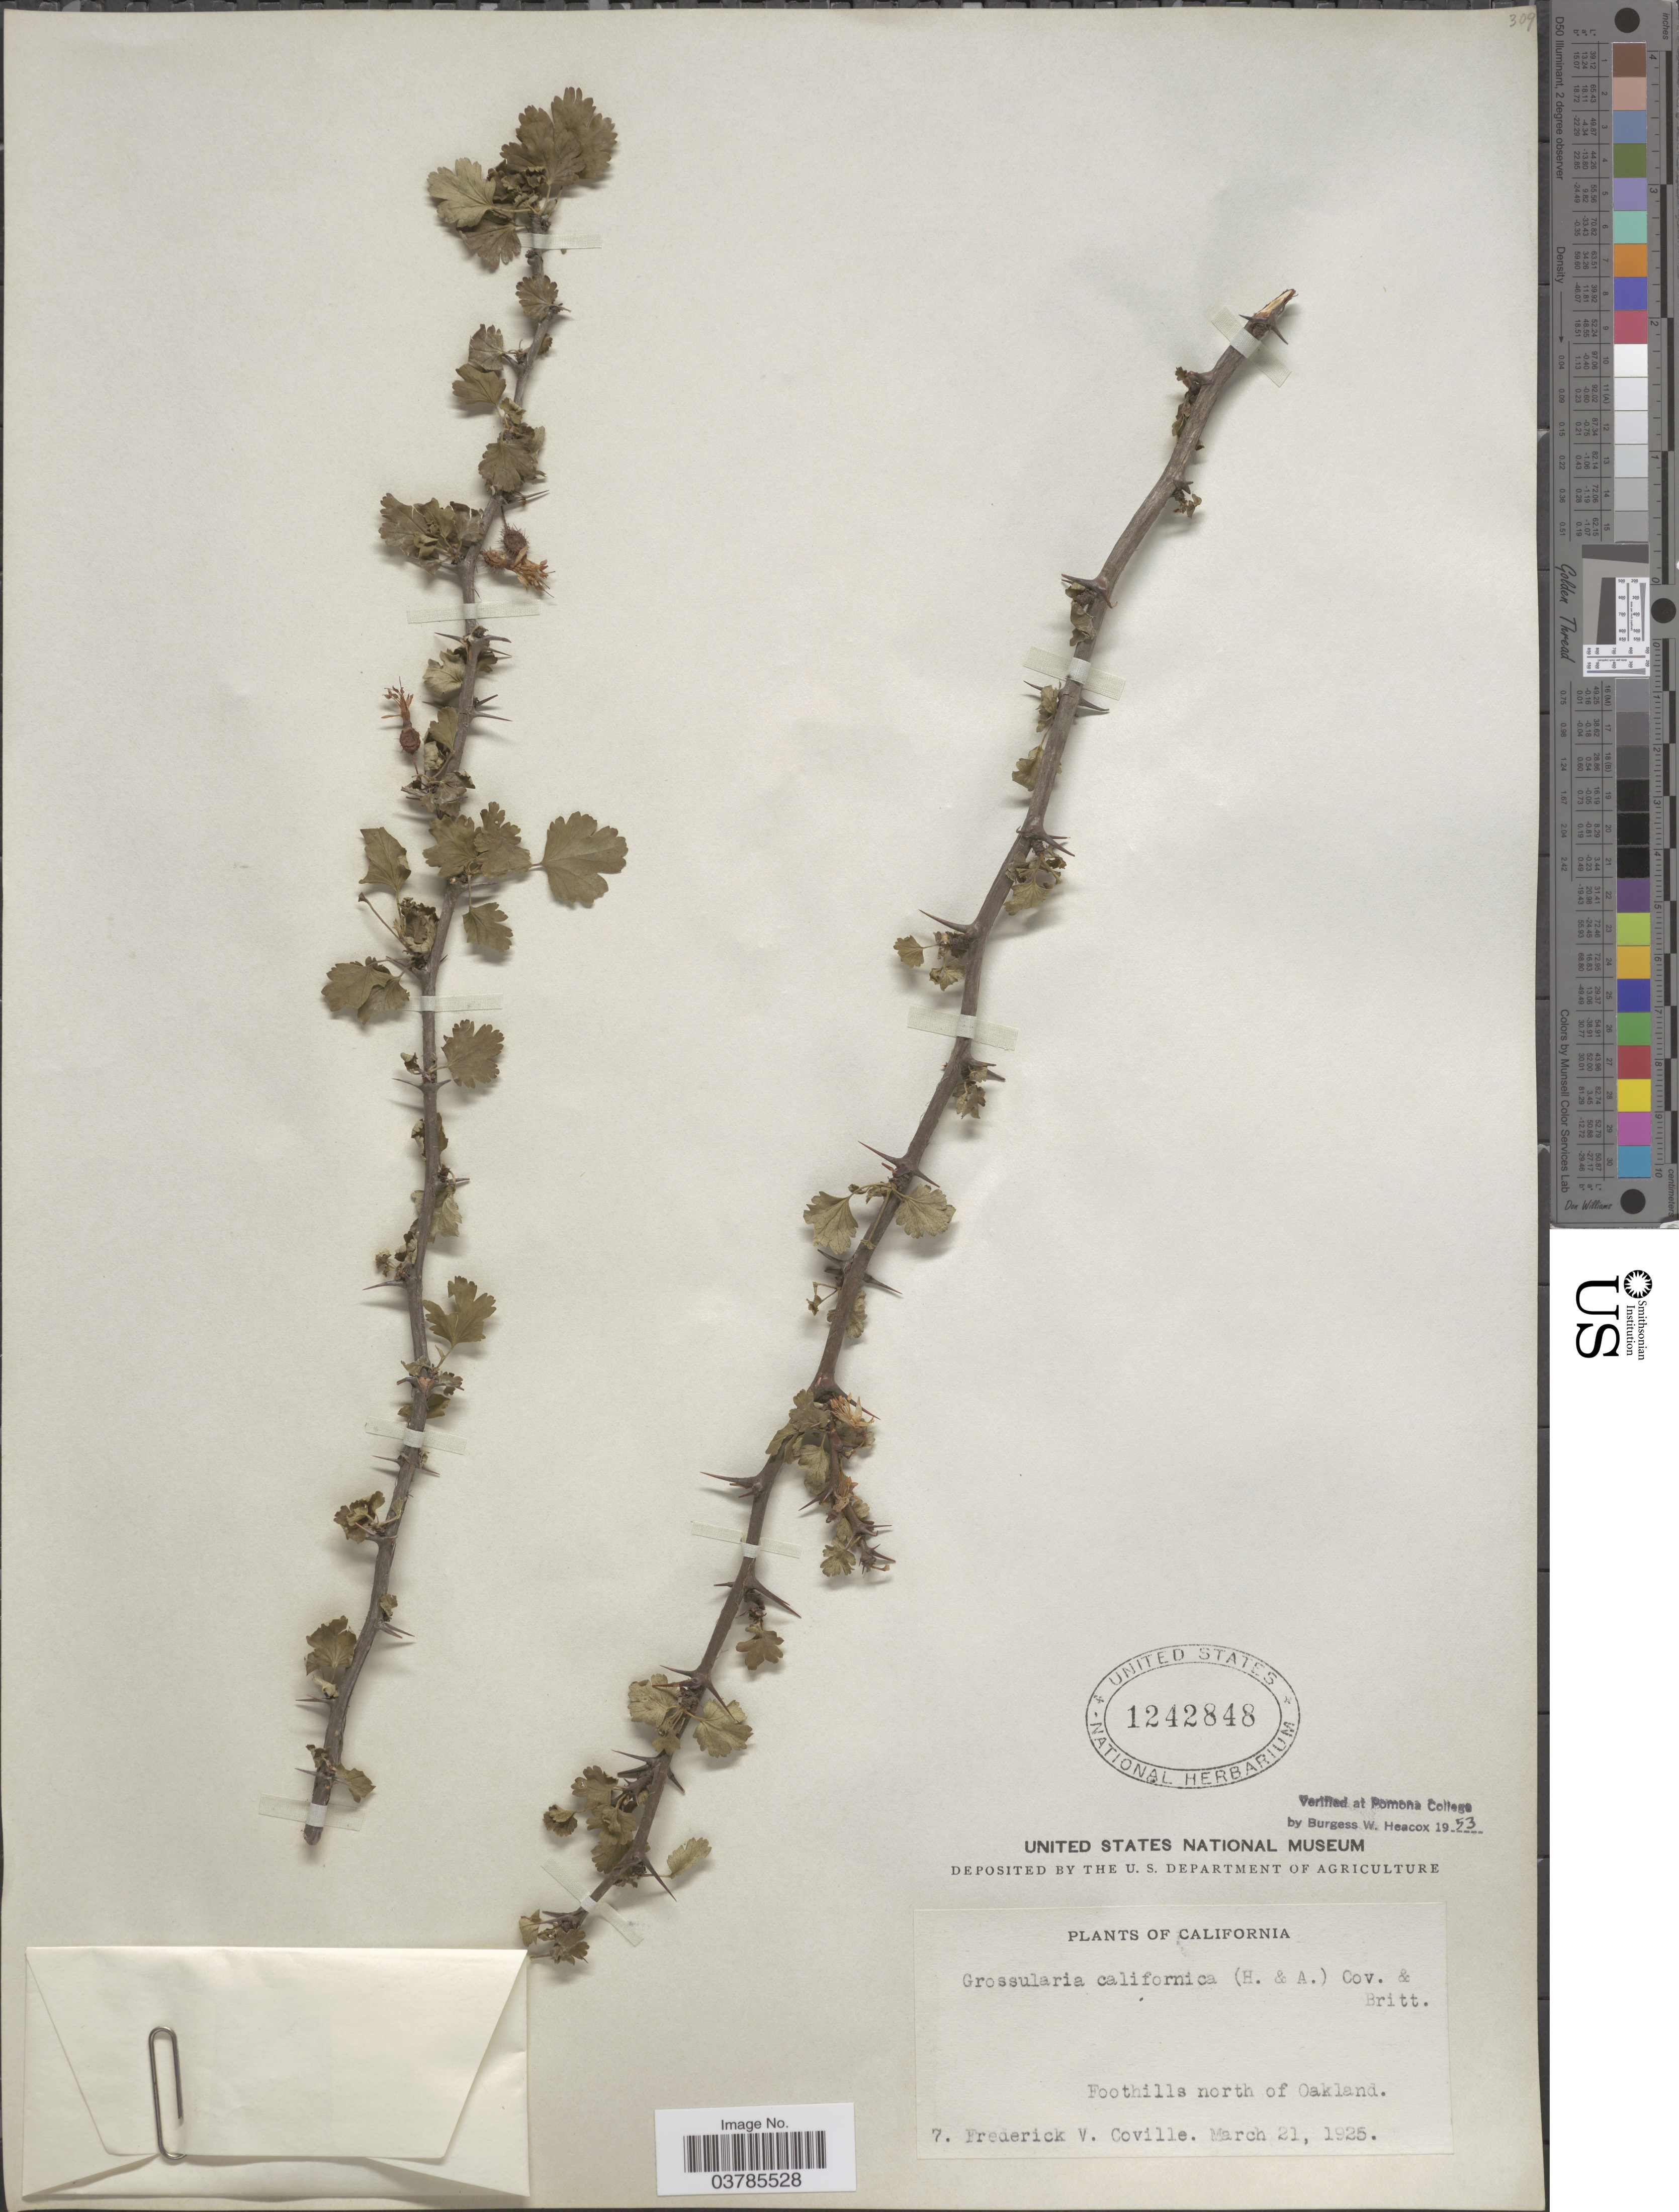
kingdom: Plantae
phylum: Tracheophyta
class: Magnoliopsida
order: Saxifragales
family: Grossulariaceae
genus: Ribes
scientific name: Ribes californicum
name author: Hook. & Arn.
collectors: F. V. Coville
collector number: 7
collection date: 1925-03-21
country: United States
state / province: California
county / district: Alameda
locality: Foothills north of Oakland.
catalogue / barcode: US 1242848